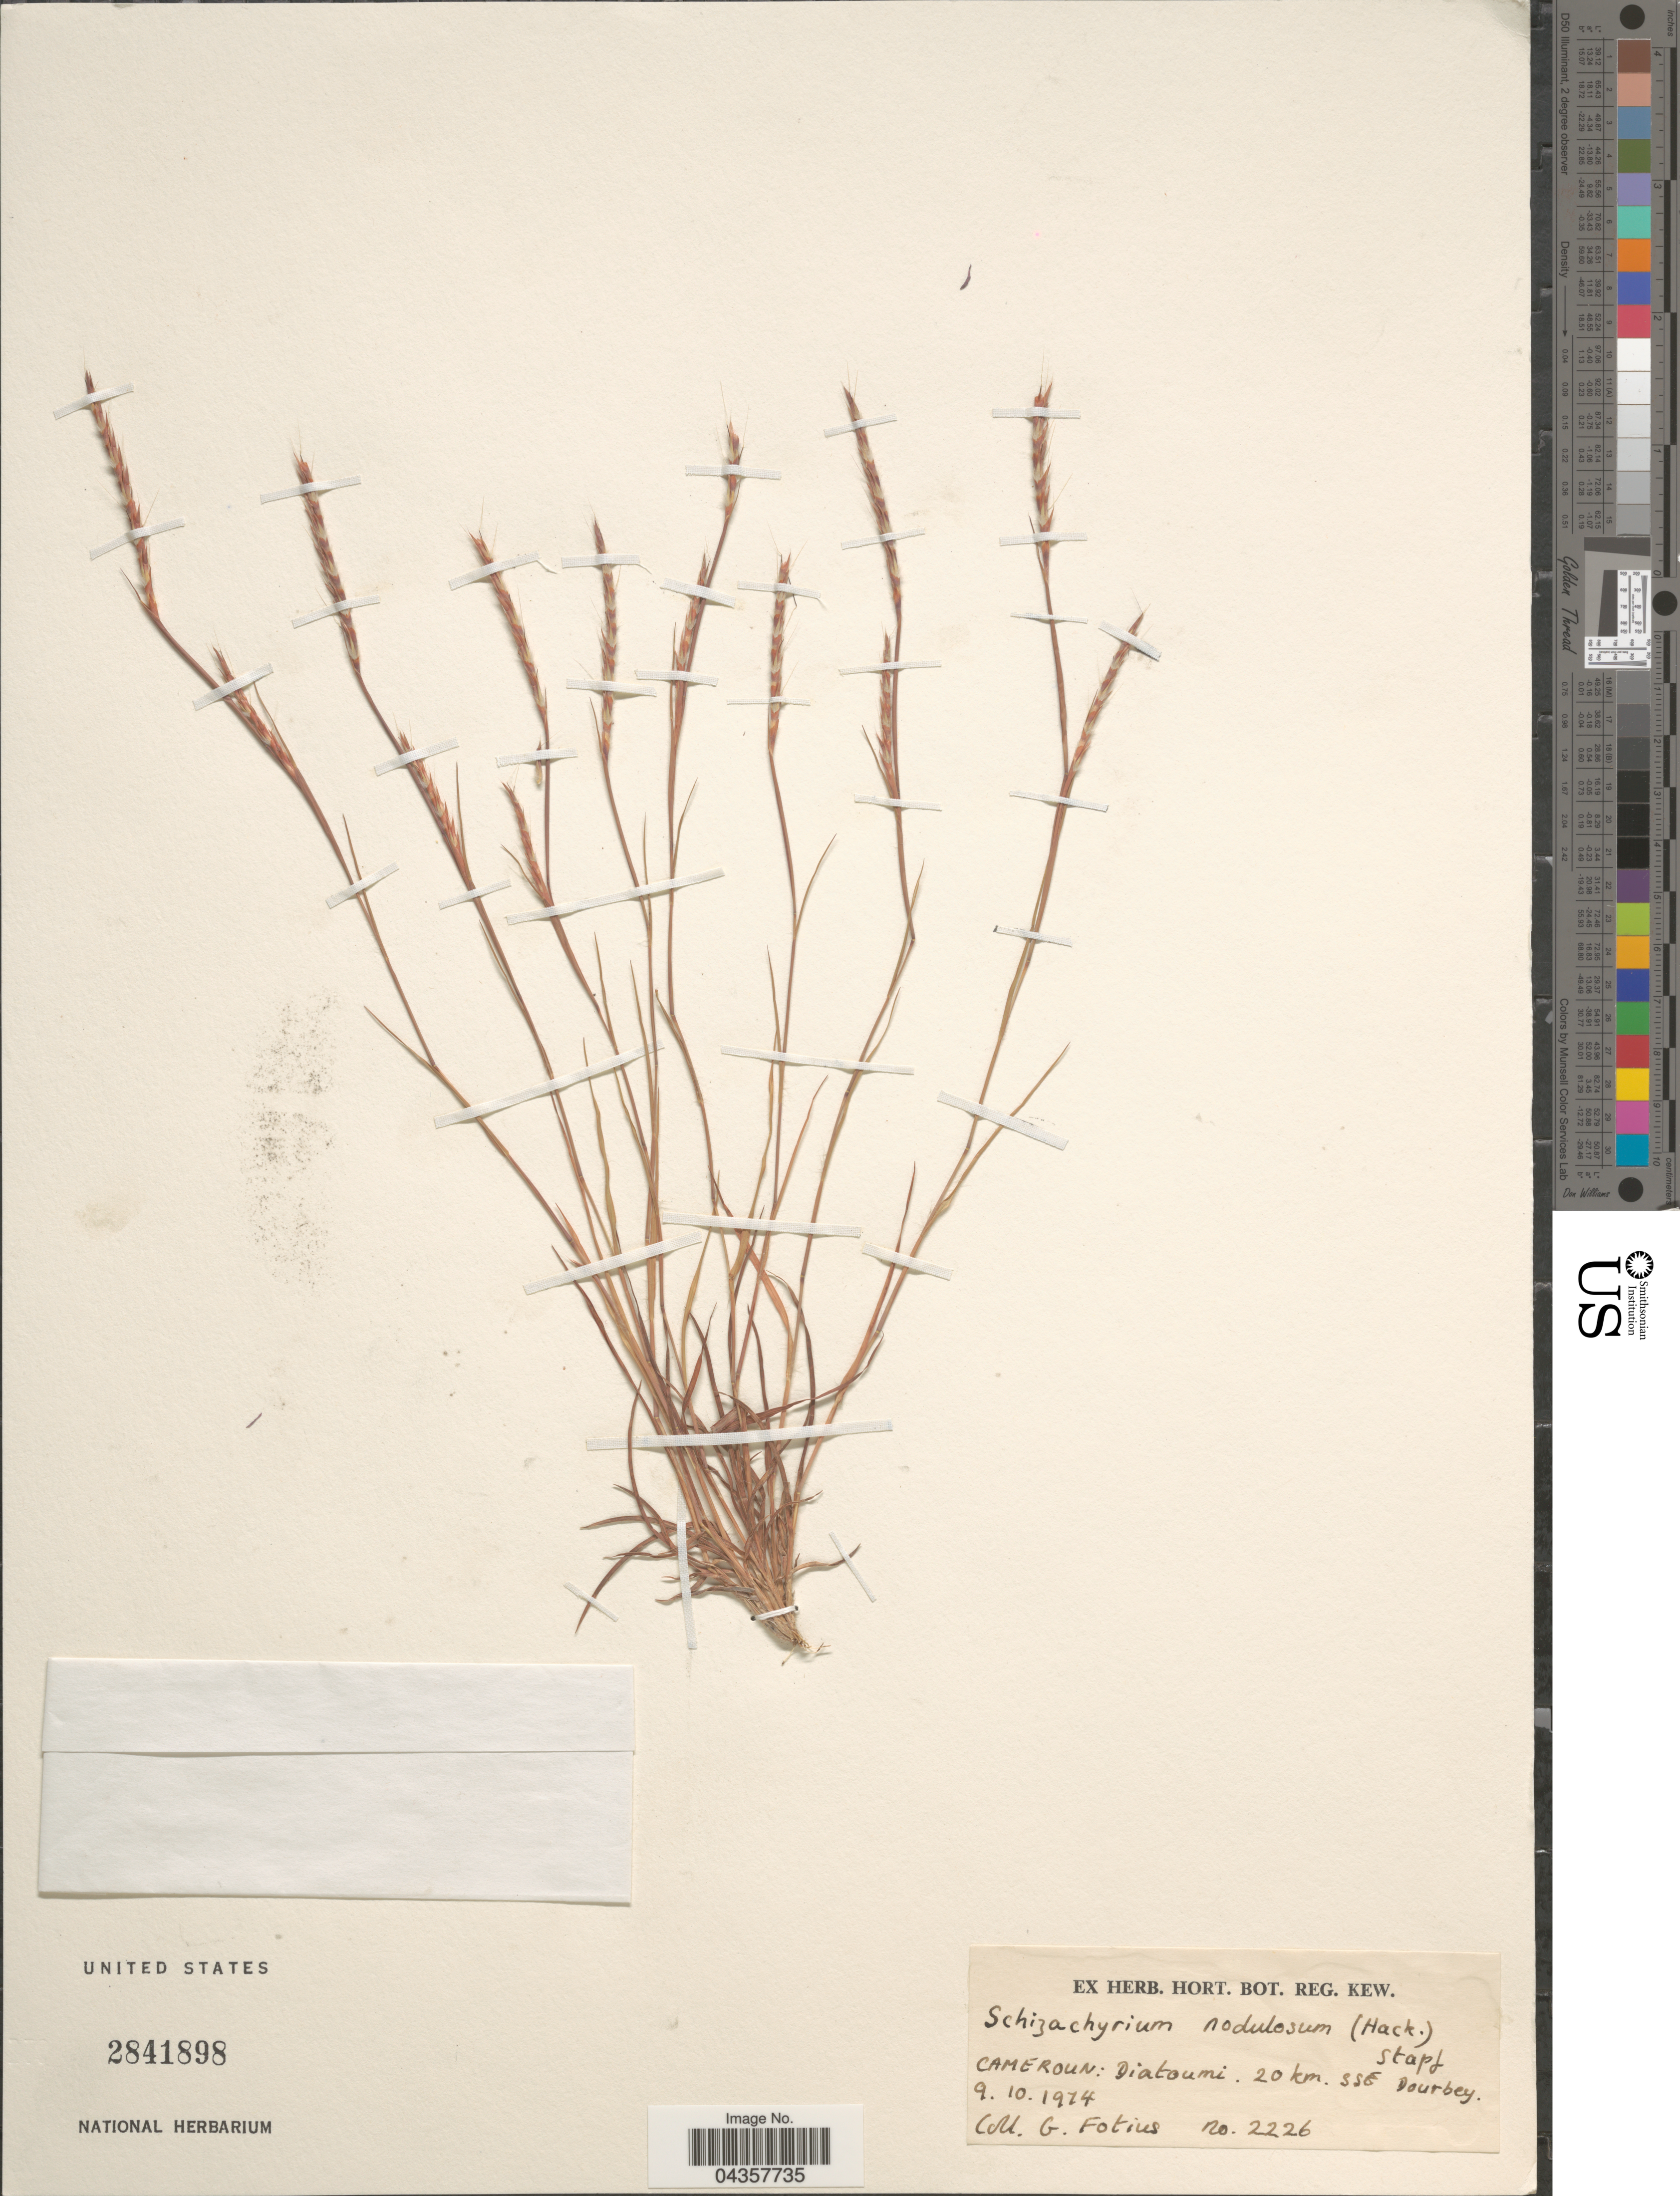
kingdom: Plantae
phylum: Tracheophyta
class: Liliopsida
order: Poales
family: Poaceae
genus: Schizachyrium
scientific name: Schizachyrium nodulosum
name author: (Hack.) Stapf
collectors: G. Fotius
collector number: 2226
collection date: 1974-10-09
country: Cameroon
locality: Cameroun: Diatoumi. 20 km. SSE Dourbey.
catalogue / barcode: US 2841898